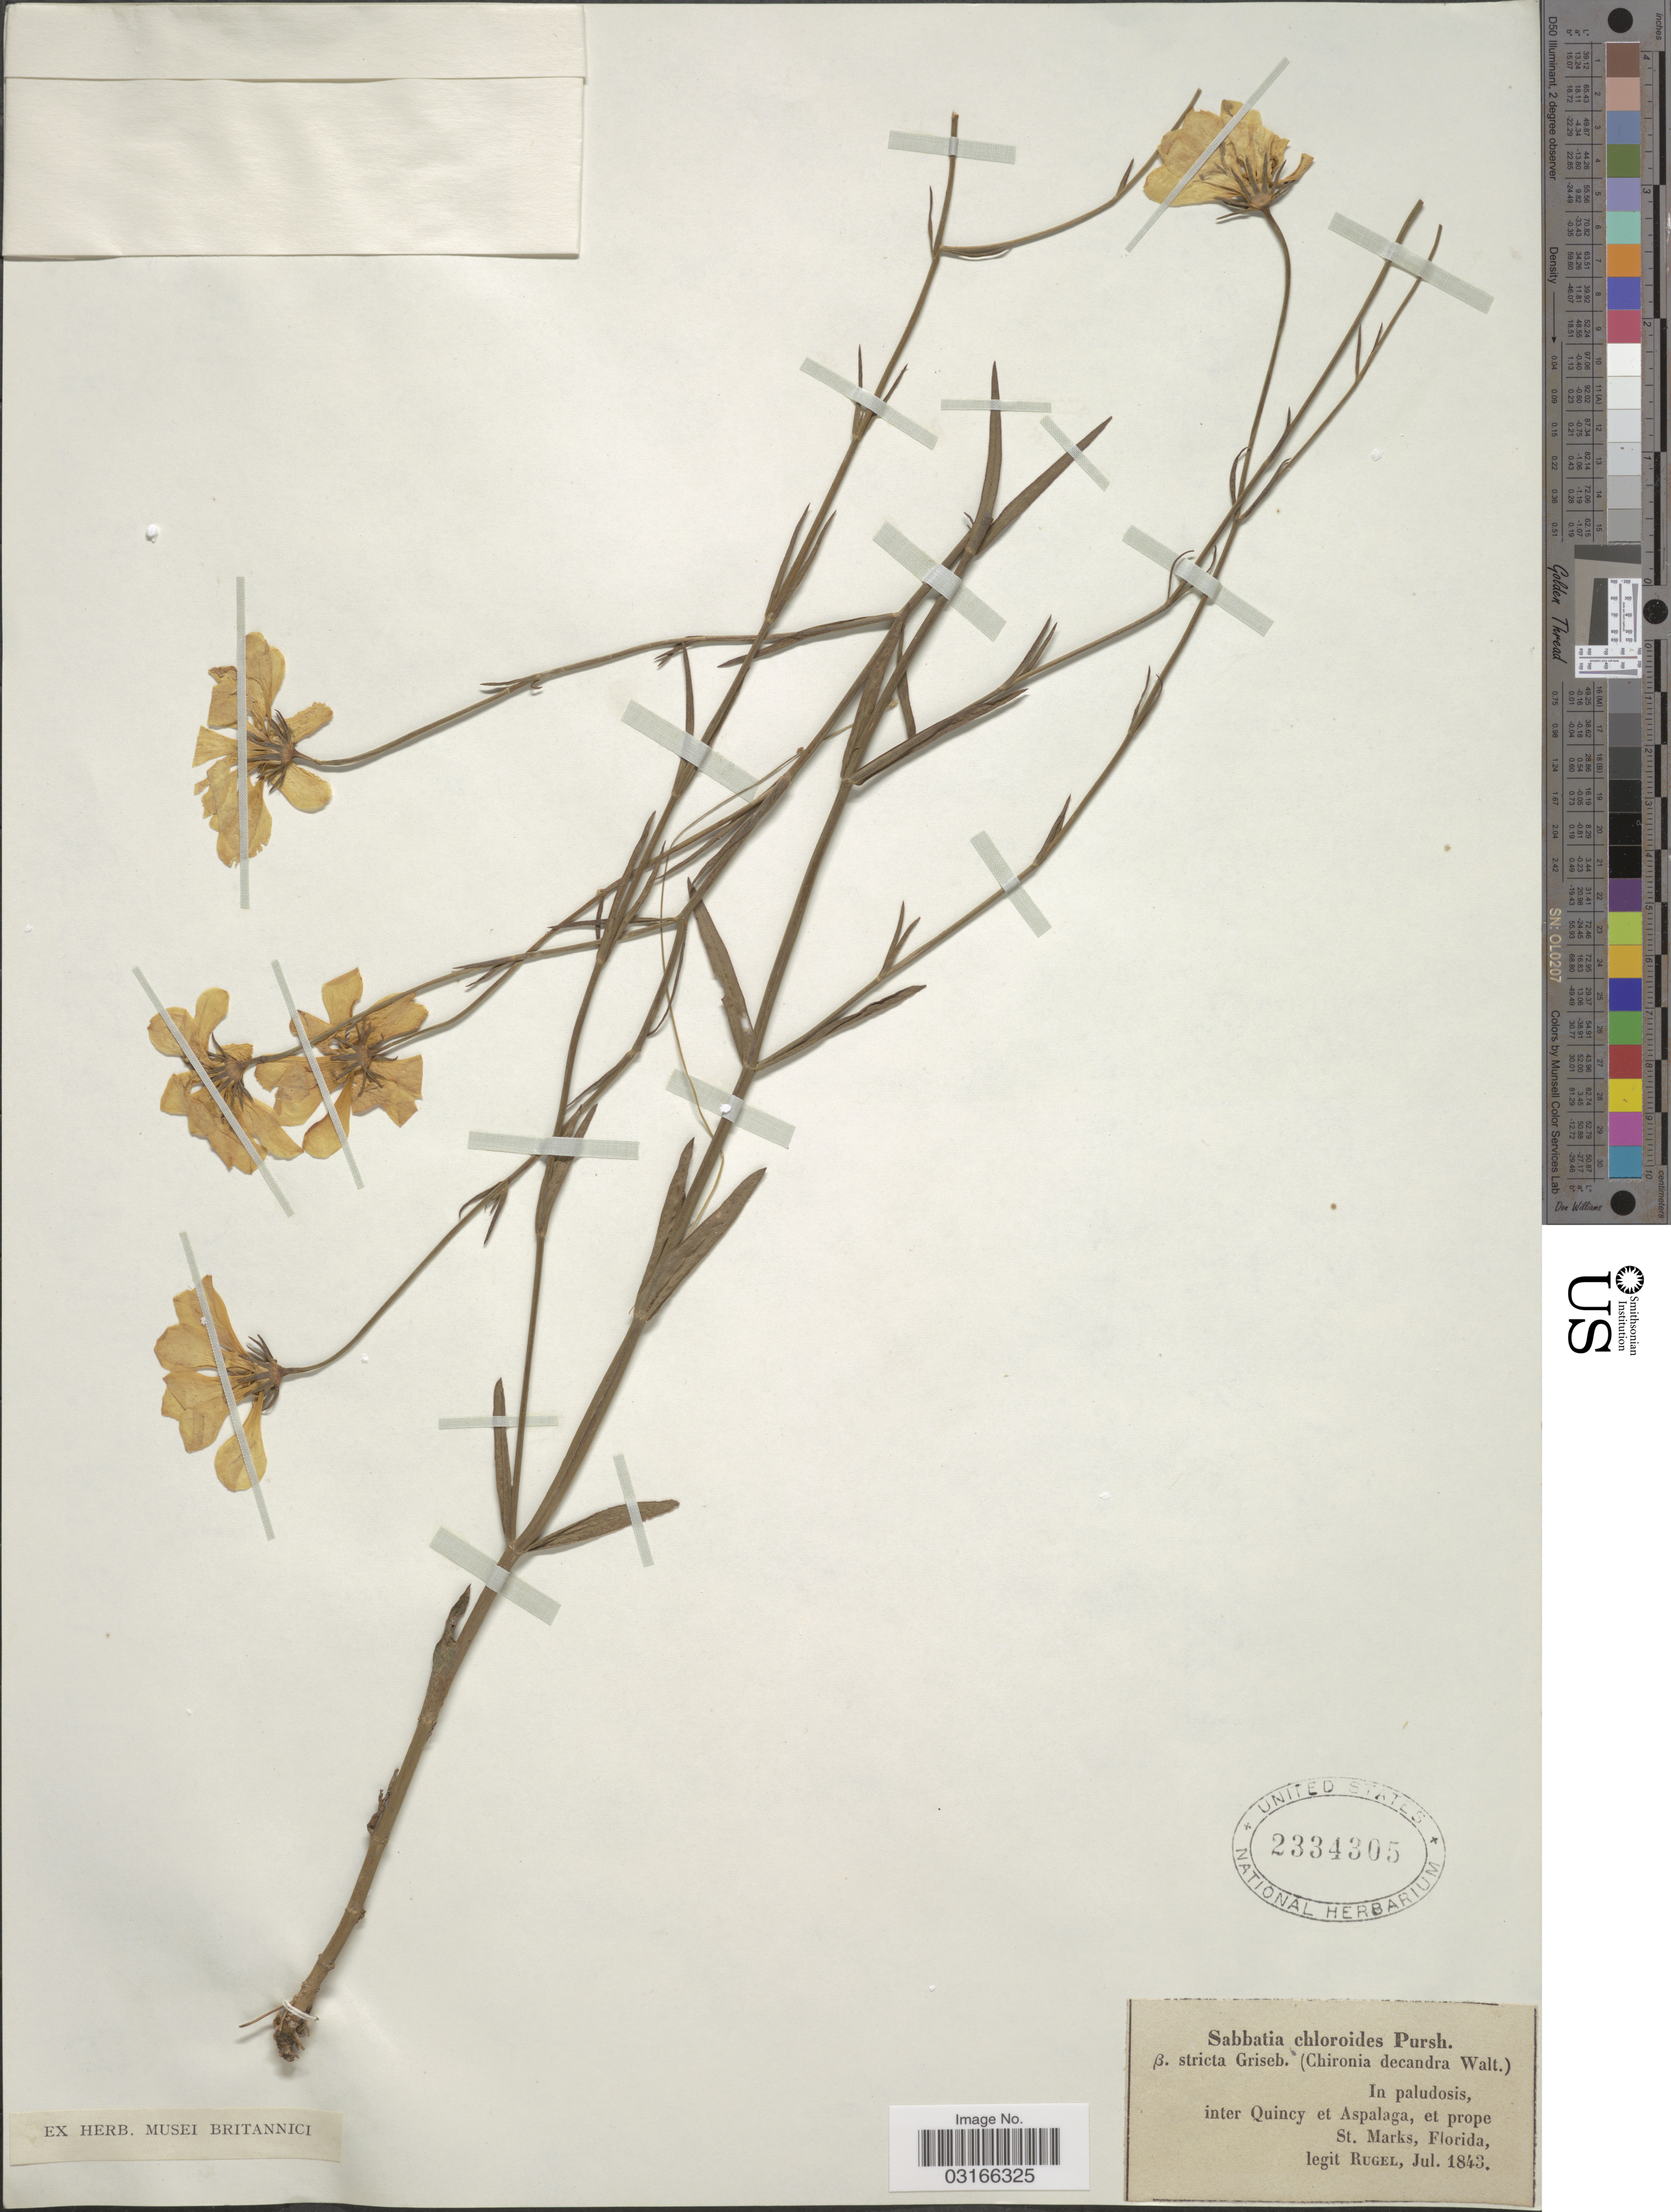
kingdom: Plantae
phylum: Tracheophyta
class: Magnoliopsida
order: Gentianales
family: Gentianaceae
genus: Sabatia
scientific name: Sabatia chloroides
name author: (Michx.) Pursh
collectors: Rugel, --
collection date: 1843-07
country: United States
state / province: Florida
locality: In paludosis, inter Quincy et Aspalaga, et prope St. Marks.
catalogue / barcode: US 2334305